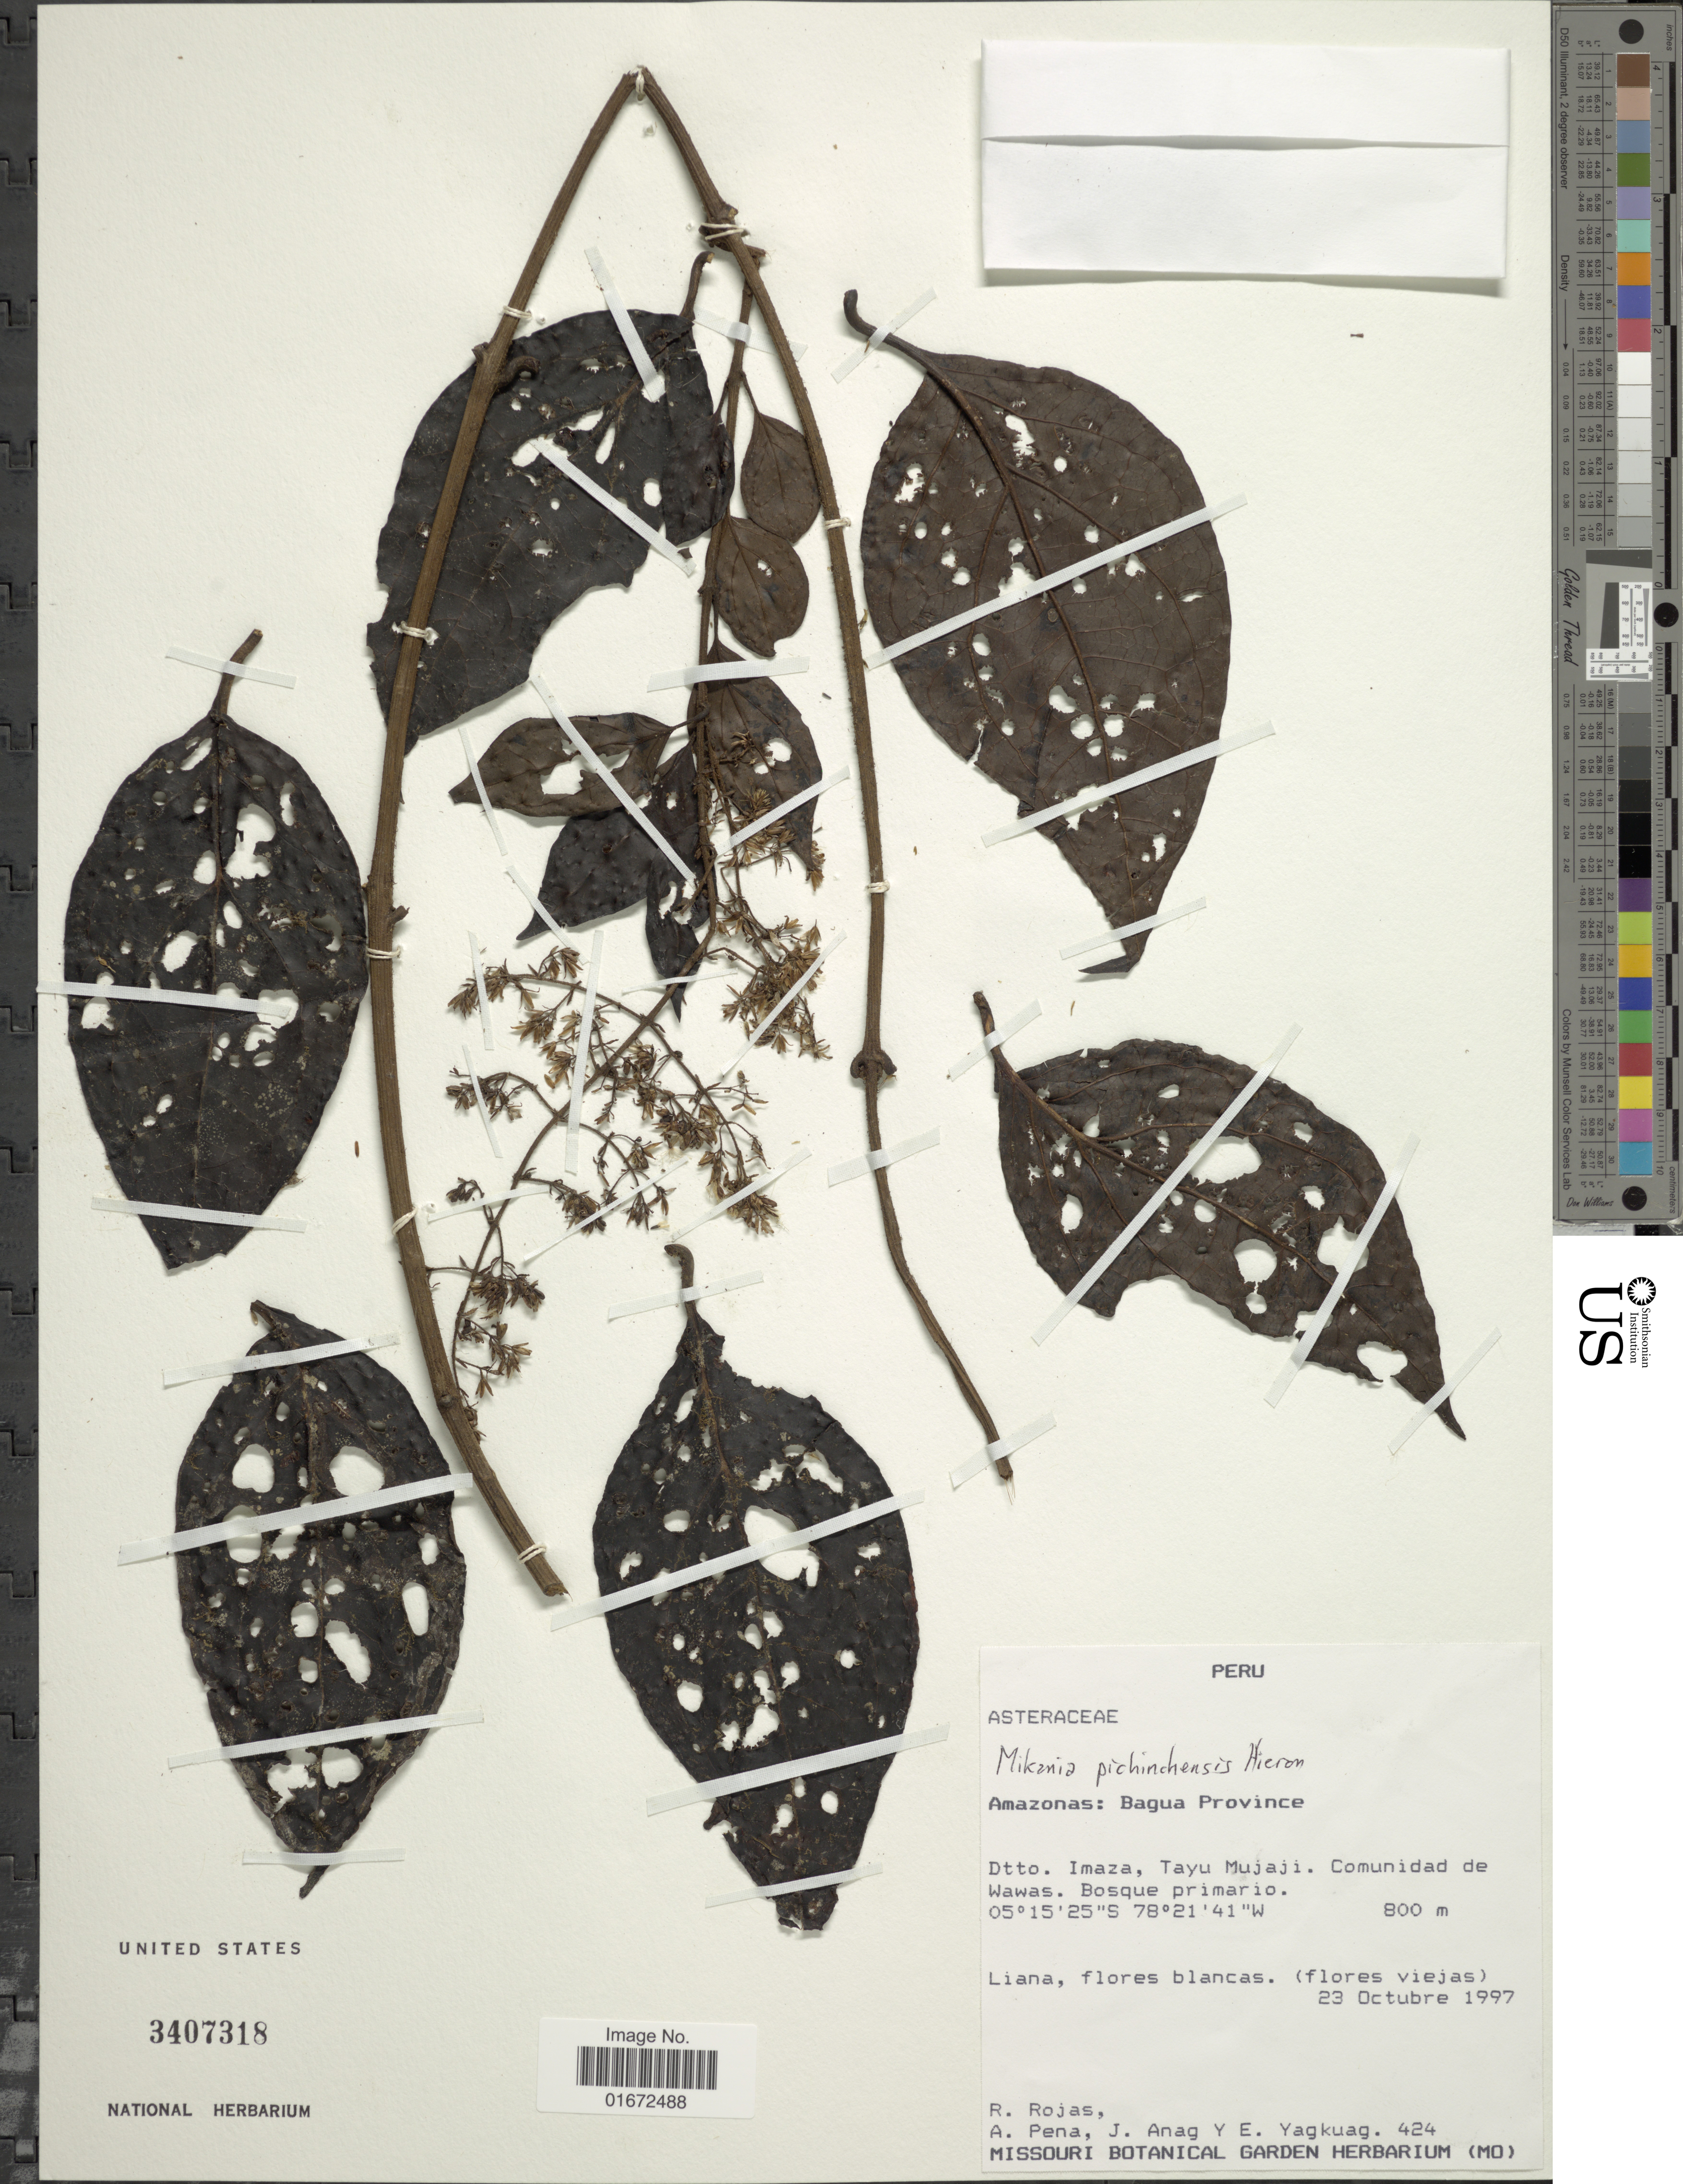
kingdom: Plantae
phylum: Tracheophyta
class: Magnoliopsida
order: Asterales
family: Asteraceae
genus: Mikania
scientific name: Mikania parvicapitulata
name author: Hieron. in Urban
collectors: R. Rojas, A. Pena, J. Anag & E. Yagkuag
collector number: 424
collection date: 1997-10-23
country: Peru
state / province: Amazonas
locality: Amazonas: Bagua Province. Dtto. Imaza, Tayu Mujaji. Comunidad de Wawas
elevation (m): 800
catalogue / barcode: US 3407318